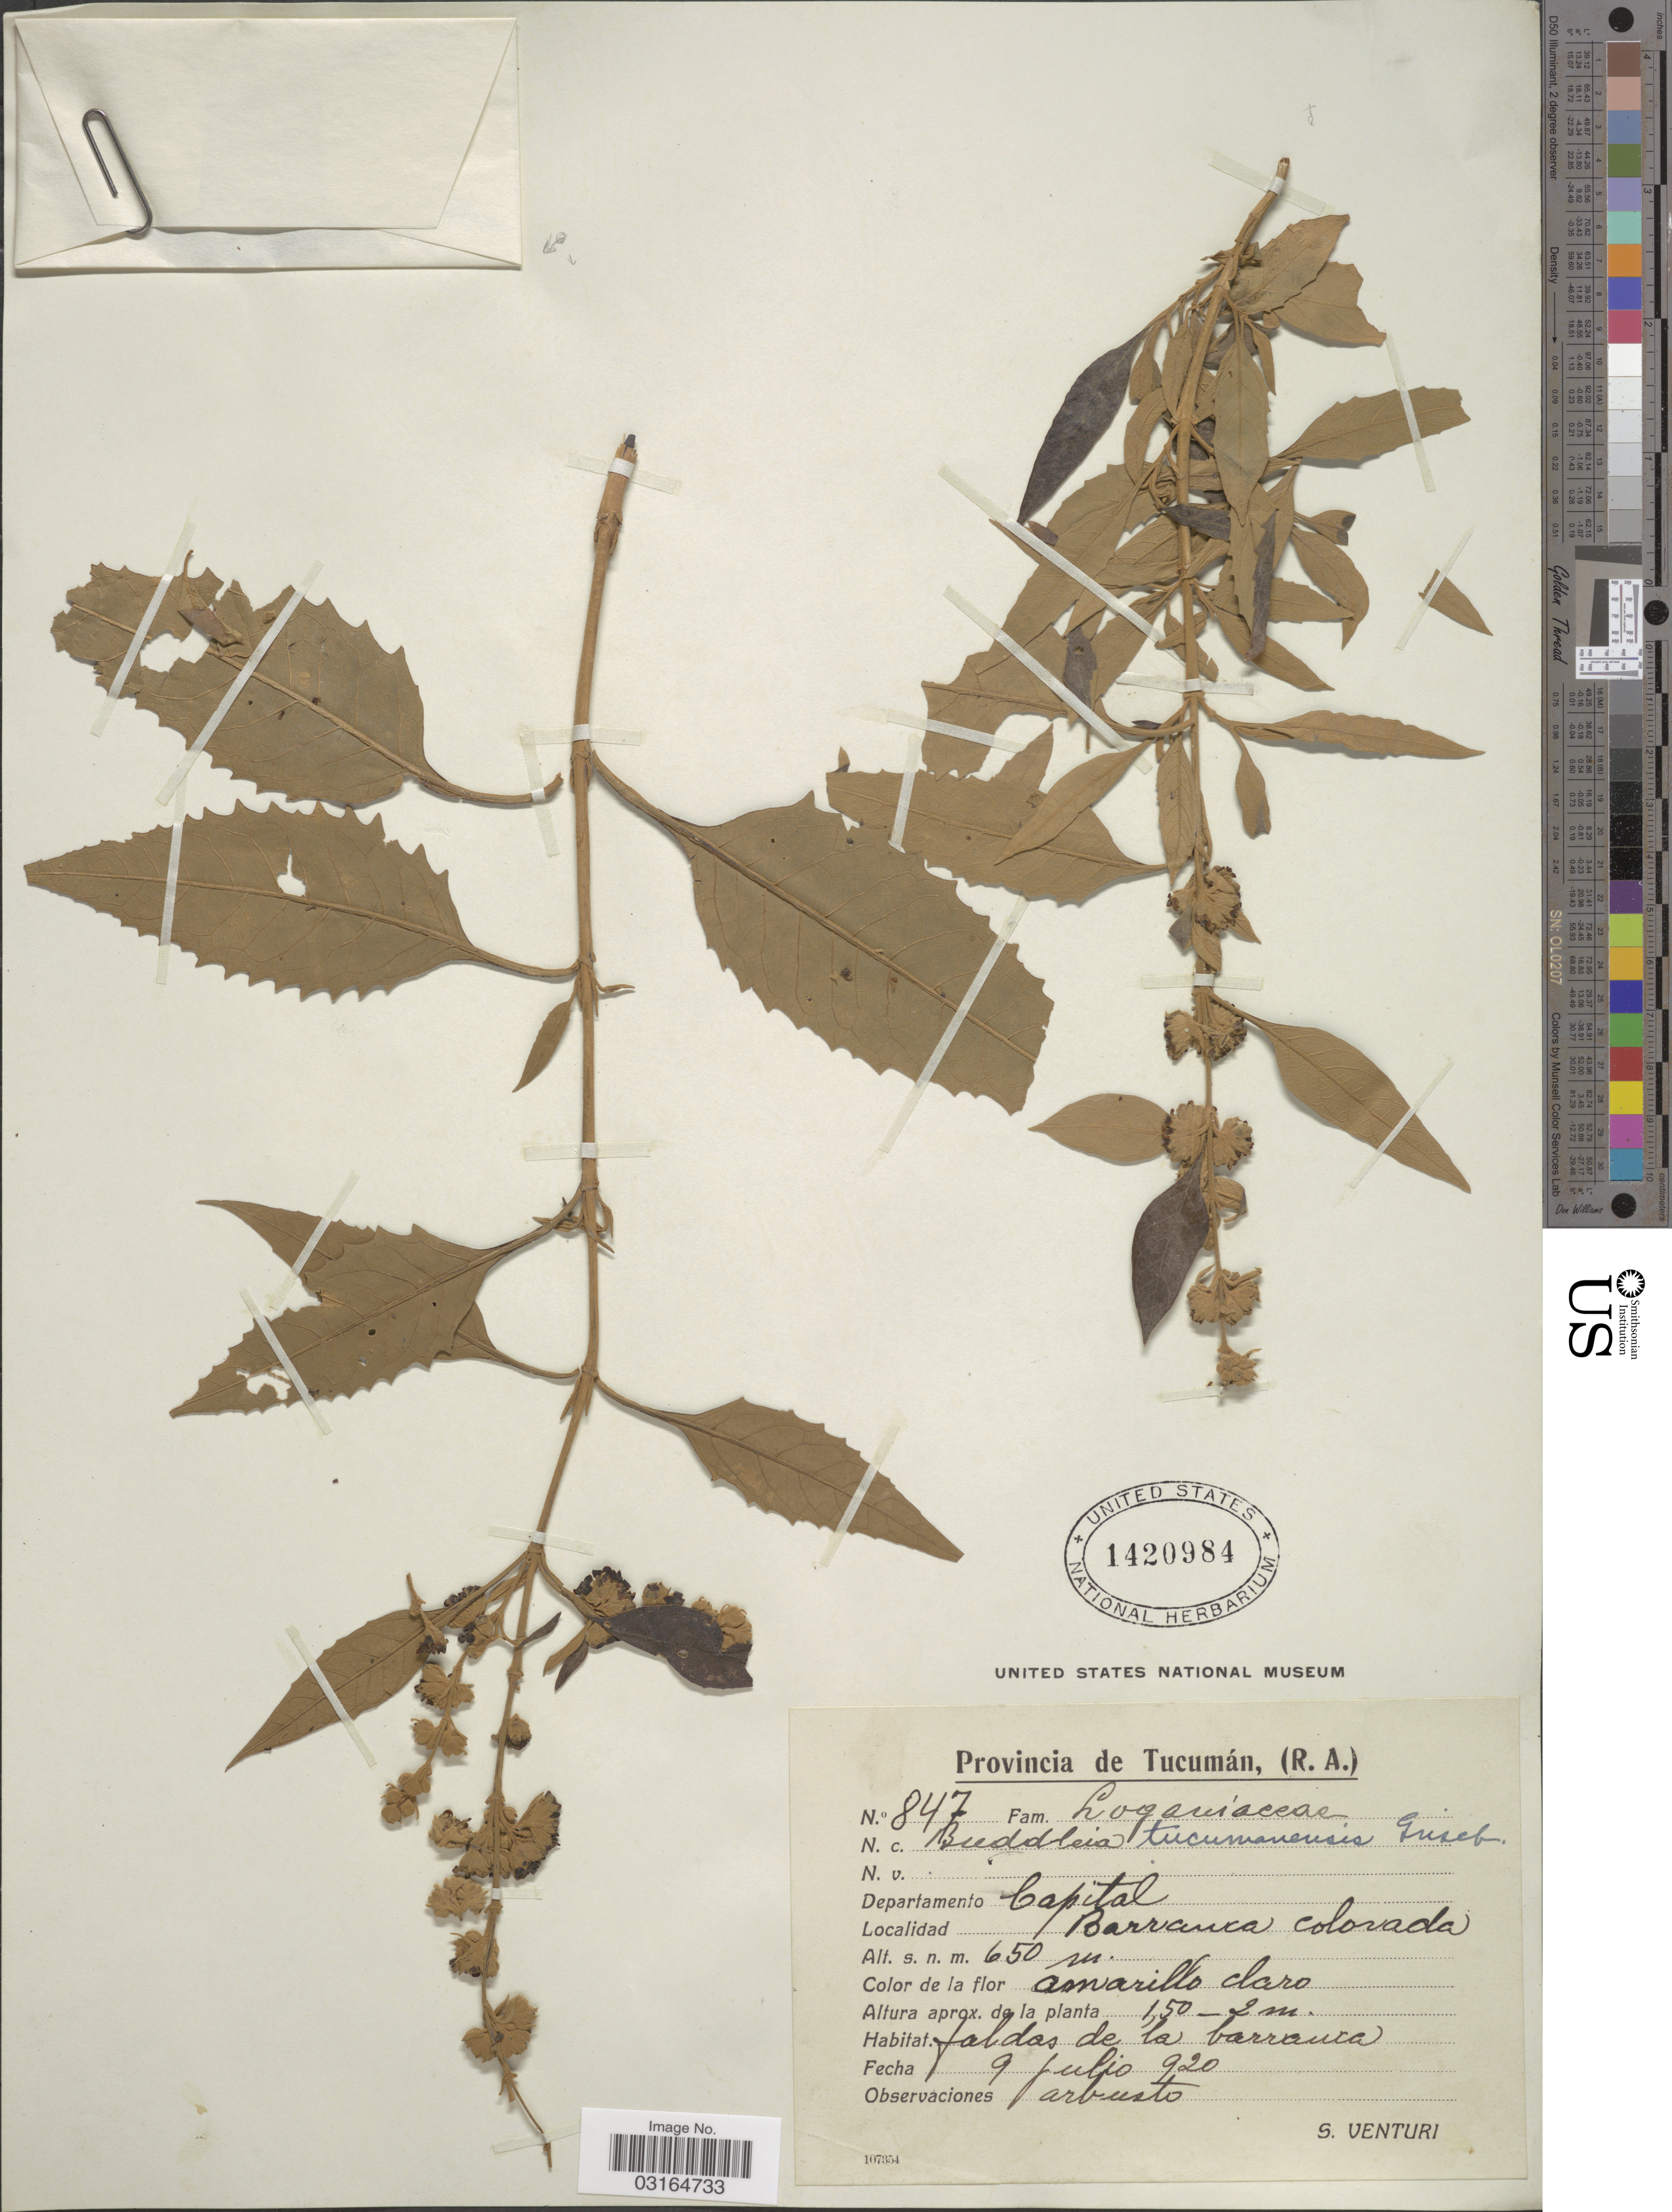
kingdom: Plantae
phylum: Tracheophyta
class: Magnoliopsida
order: Lamiales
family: Scrophulariaceae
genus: Buddleja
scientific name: Buddleja tucumanensis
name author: Griseb.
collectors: S. Venturi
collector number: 847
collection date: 1920-07-09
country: Argentina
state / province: Tucuman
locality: (R. A.), Departamento Capital. Barranca colorada.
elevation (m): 650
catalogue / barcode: US 1420984